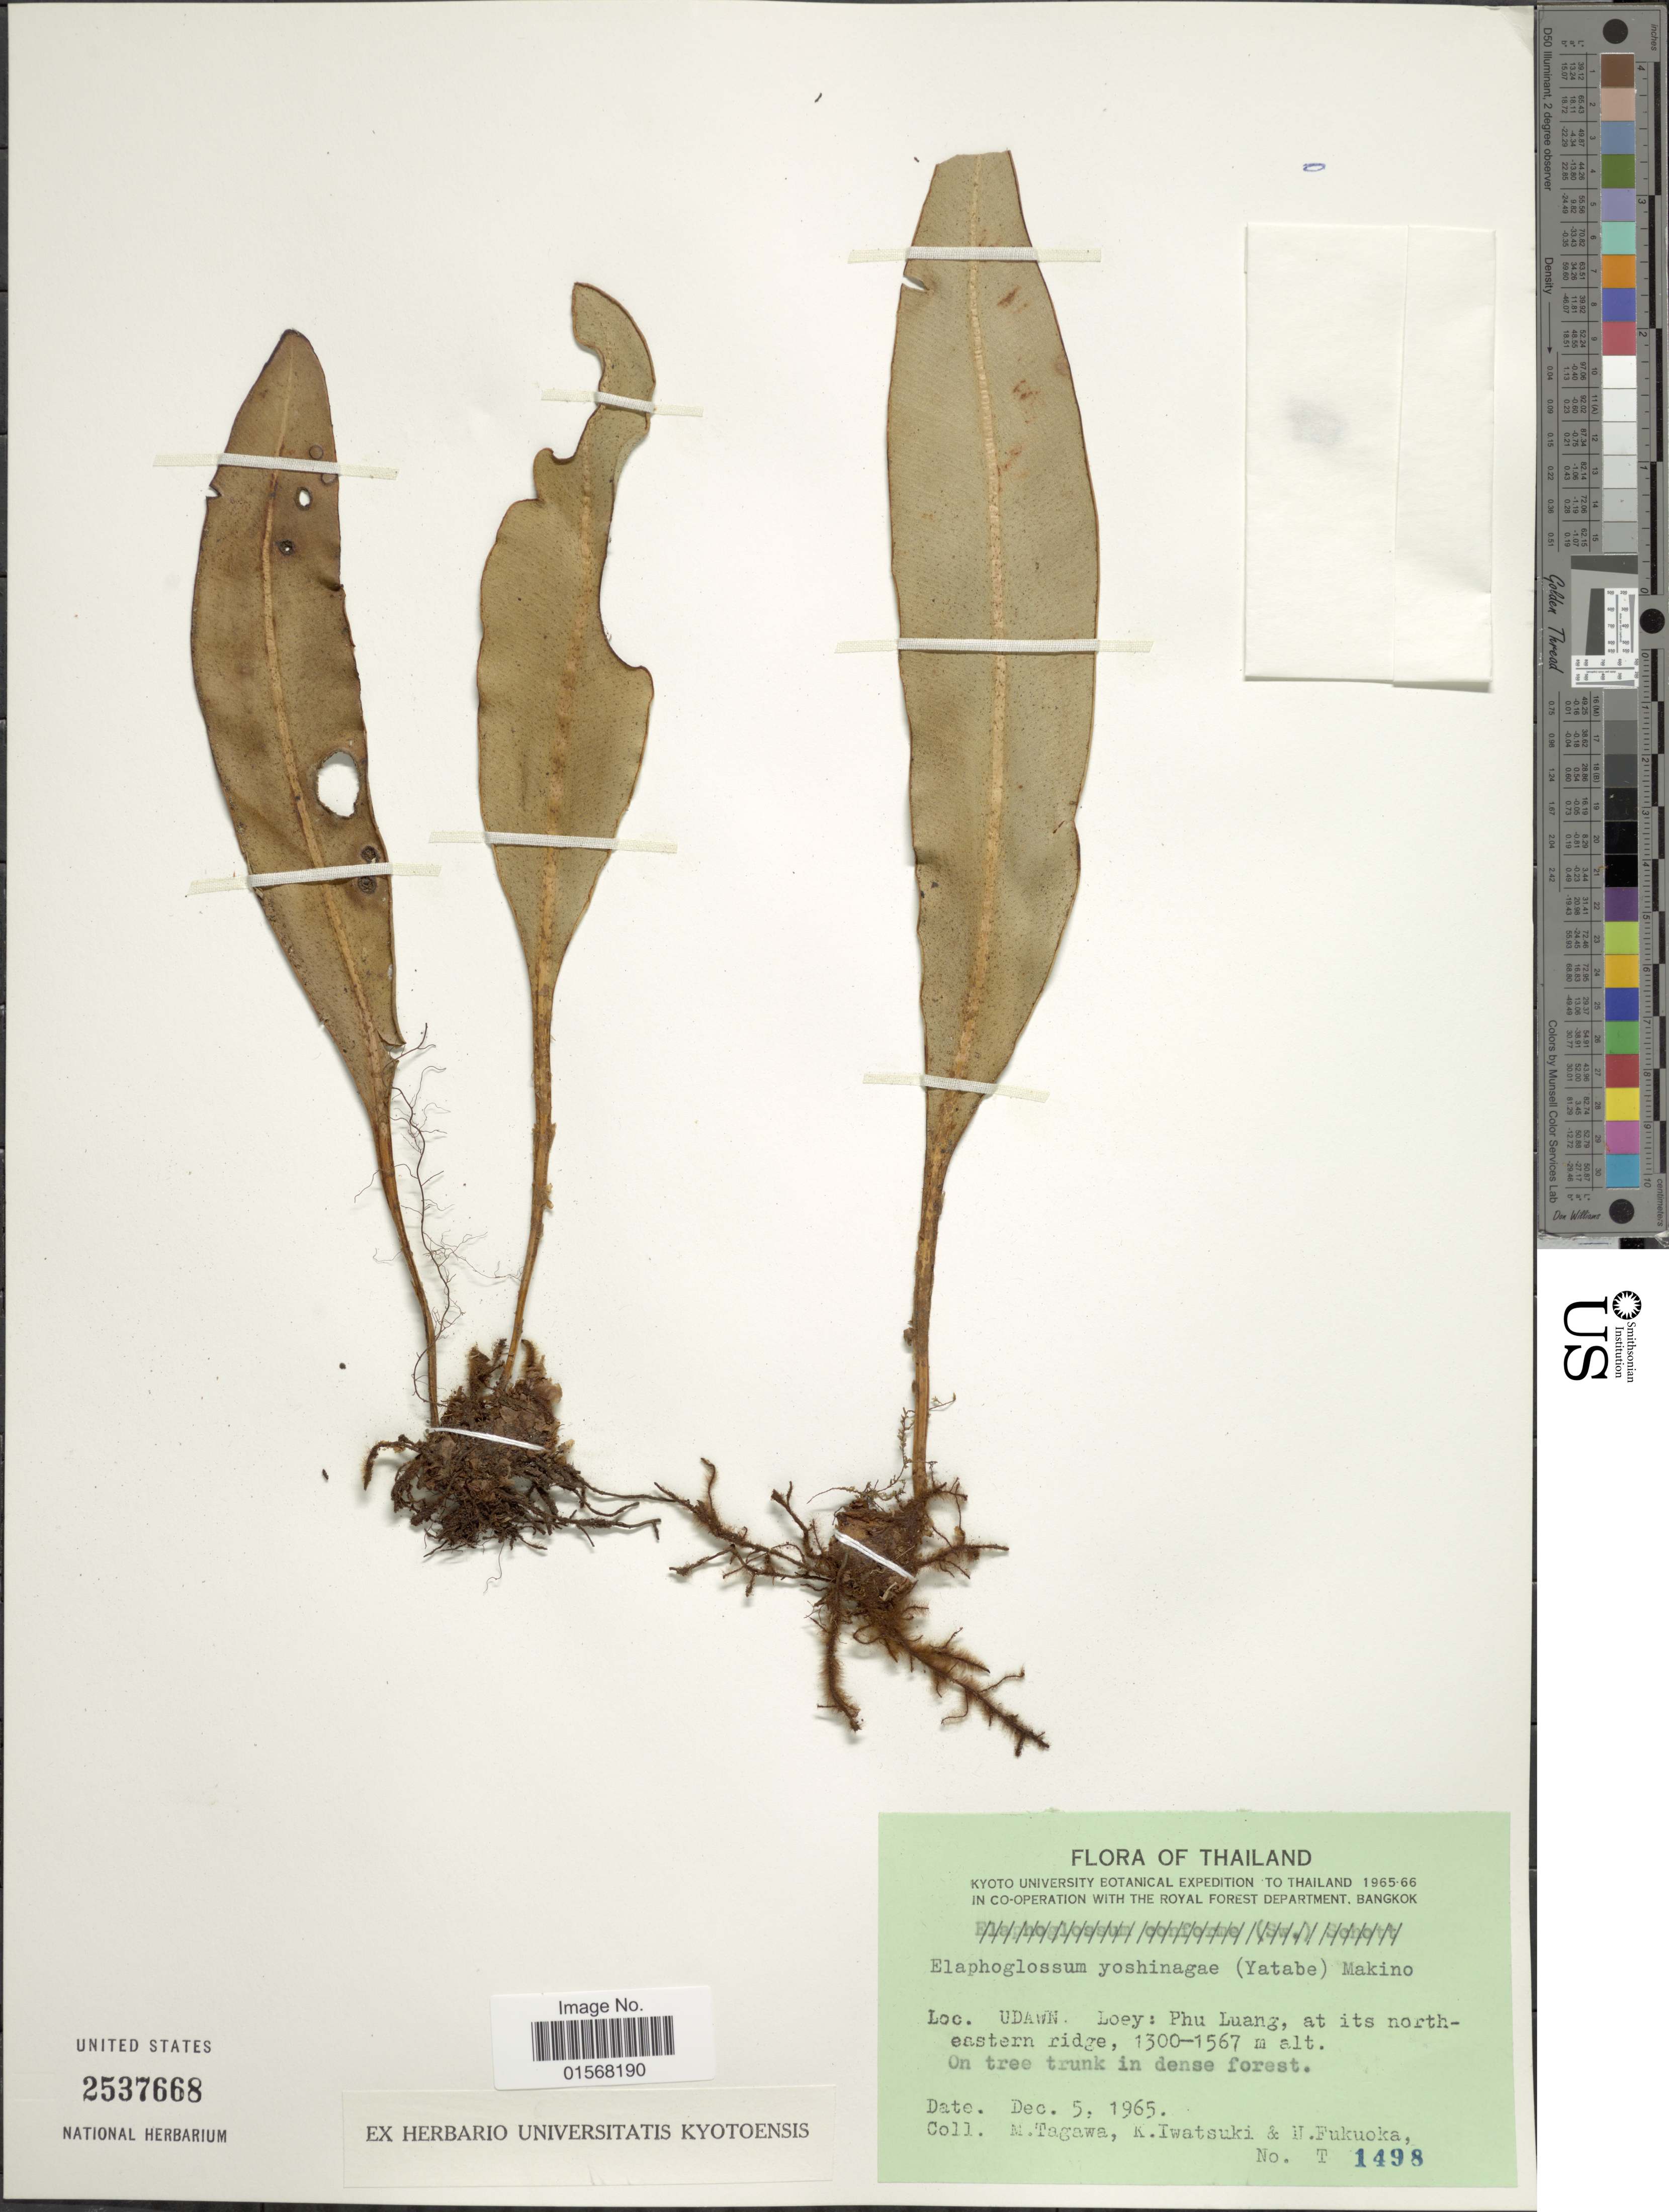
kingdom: Plantae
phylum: Tracheophyta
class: Polypodiopsida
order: Polypodiales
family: Dryopteridaceae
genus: Elaphoglossum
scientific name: Elaphoglossum yoshinagae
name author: (Yatabe) Makino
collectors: M. Tagawa, K. Iwatsuki & N. Fukuoka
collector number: T1498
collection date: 1965-12-05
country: Thailand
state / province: Loei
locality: Udawn, Loey: Phu Luang, at its north-eastern ridge, Bangkok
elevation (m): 1300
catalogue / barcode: US 2537668